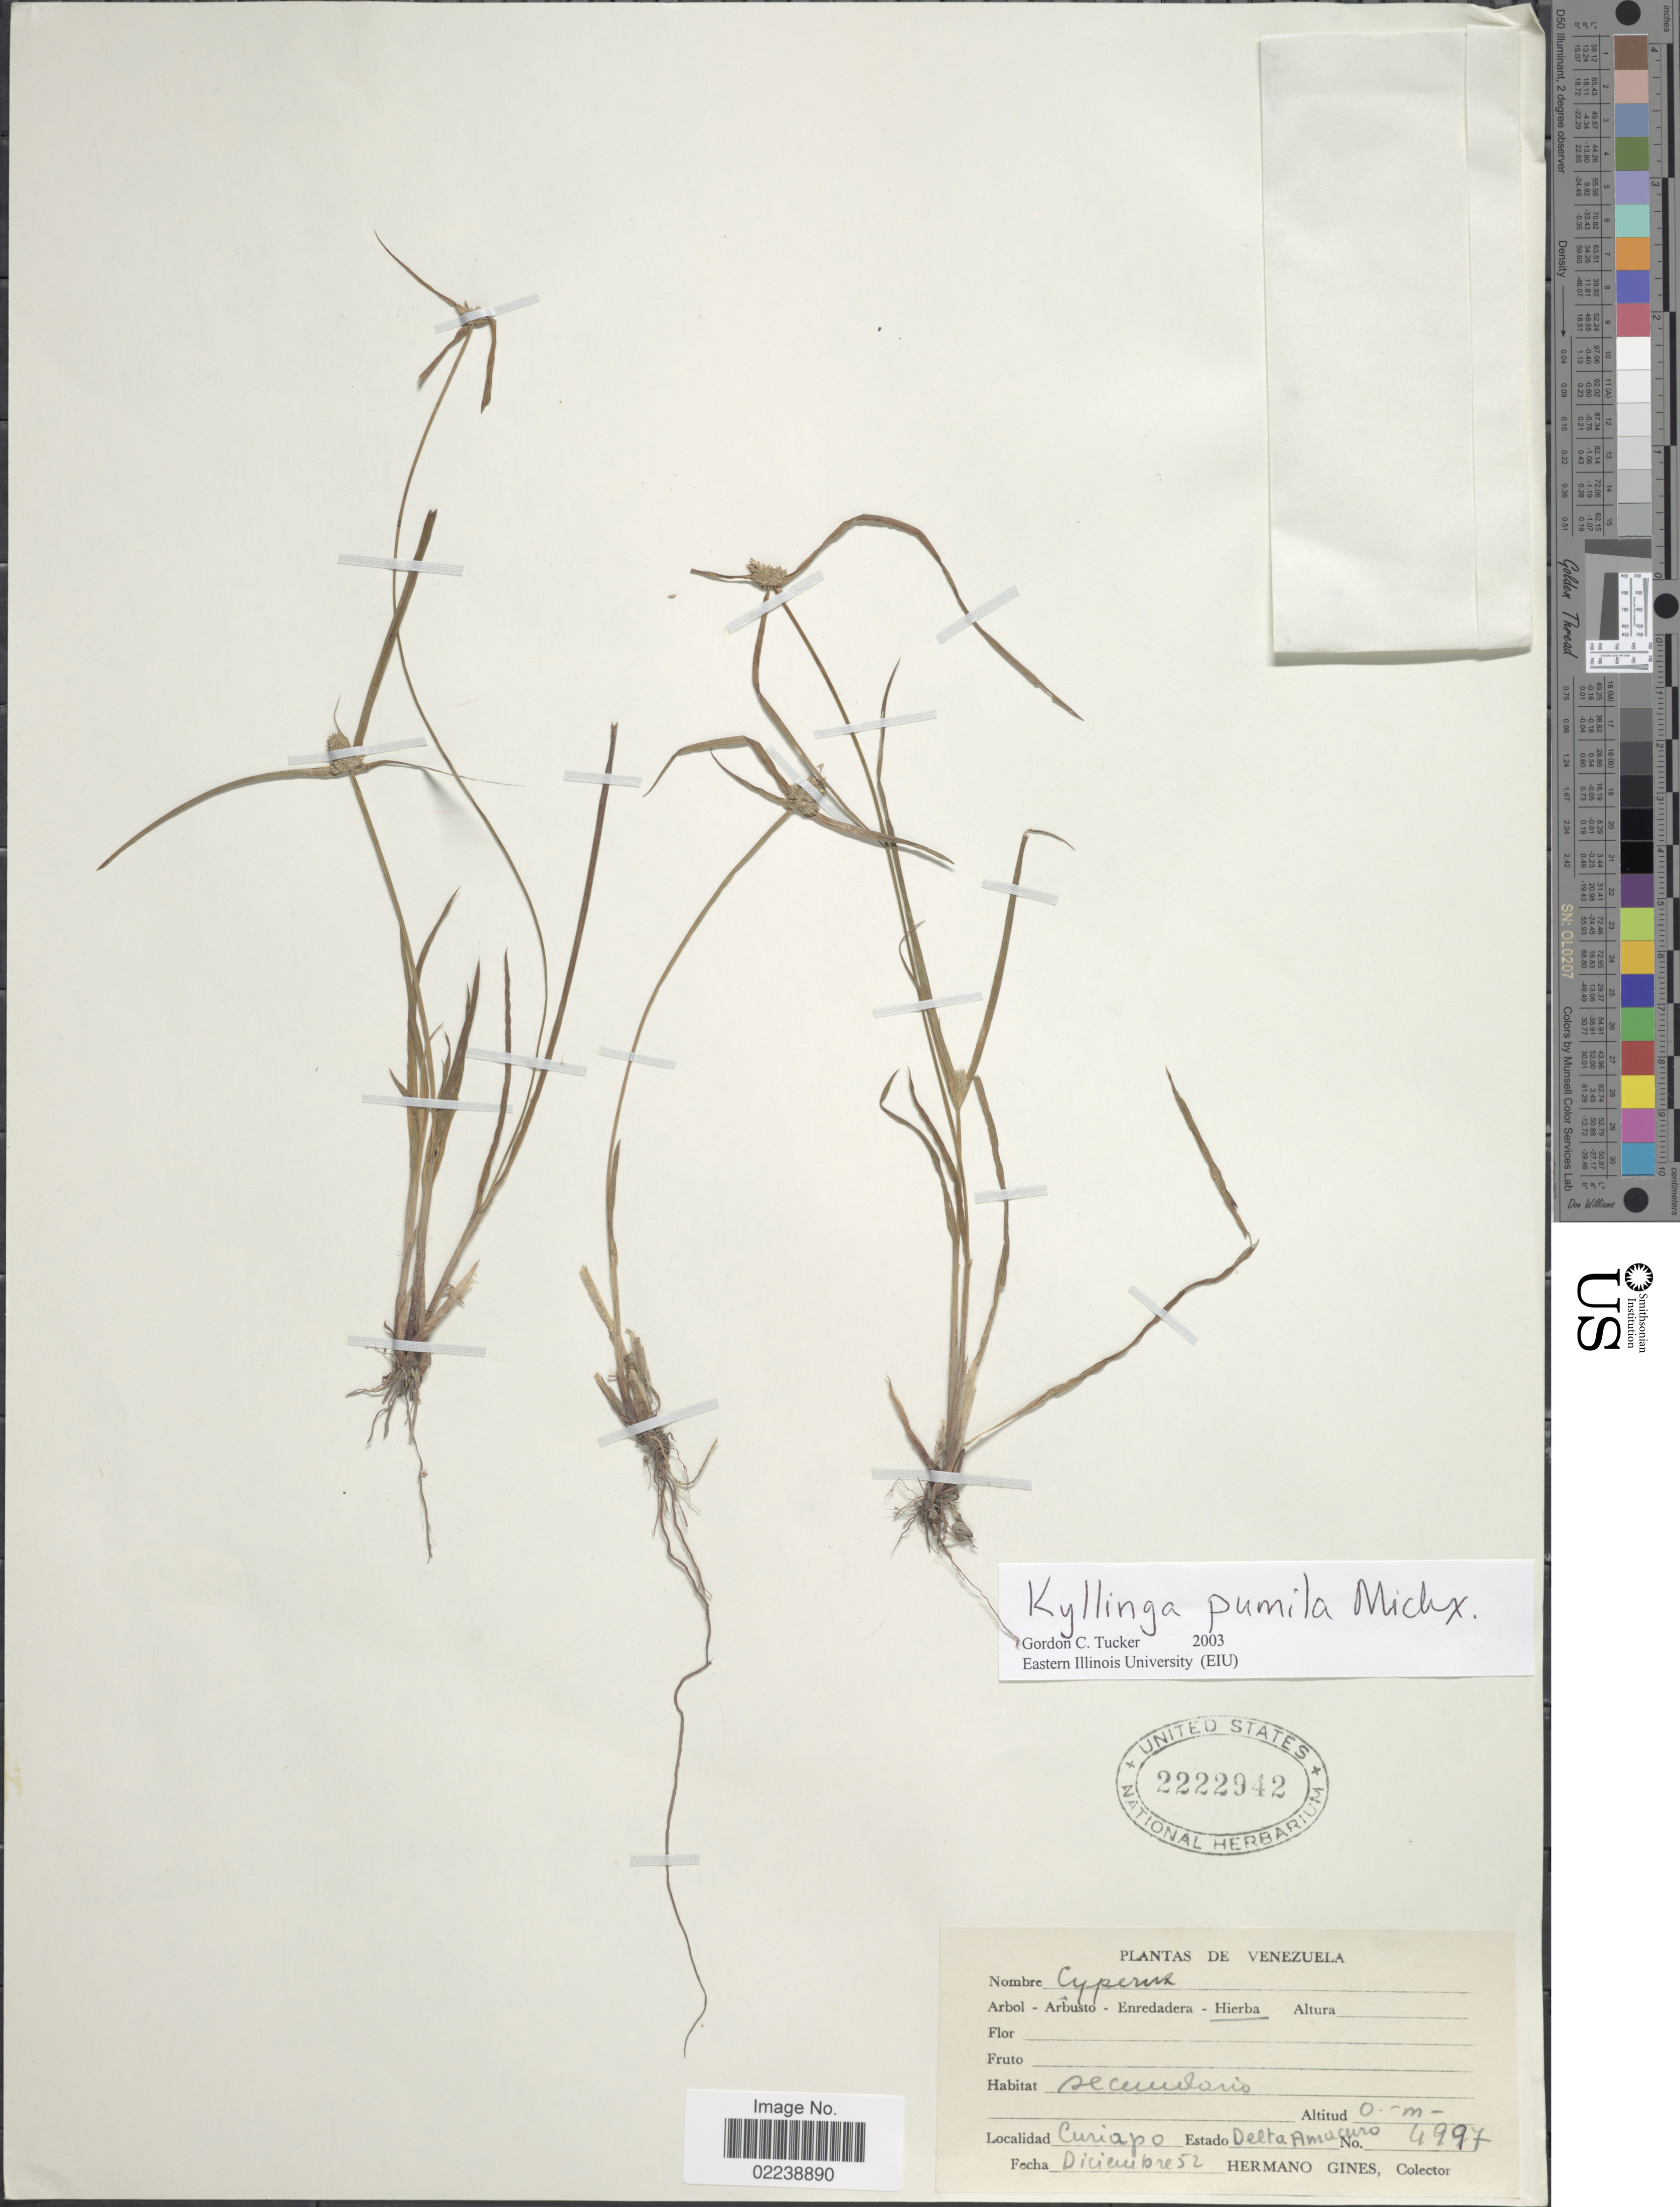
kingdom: Plantae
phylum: Tracheophyta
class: Liliopsida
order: Poales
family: Cyperaceae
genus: Cyperus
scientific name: Cyperus hortensis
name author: (Salzm. ex Steud.) Dorr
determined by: Strong, Mark T., (BOT), Smithsonian Institution - National Museum of Natural History (UNITED STATES)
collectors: Bro. Gines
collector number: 4997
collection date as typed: Transcribed d/m/y: /12/52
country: Venezuela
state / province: Delta Amacuro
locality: Curiapo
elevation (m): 0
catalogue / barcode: US 2222942